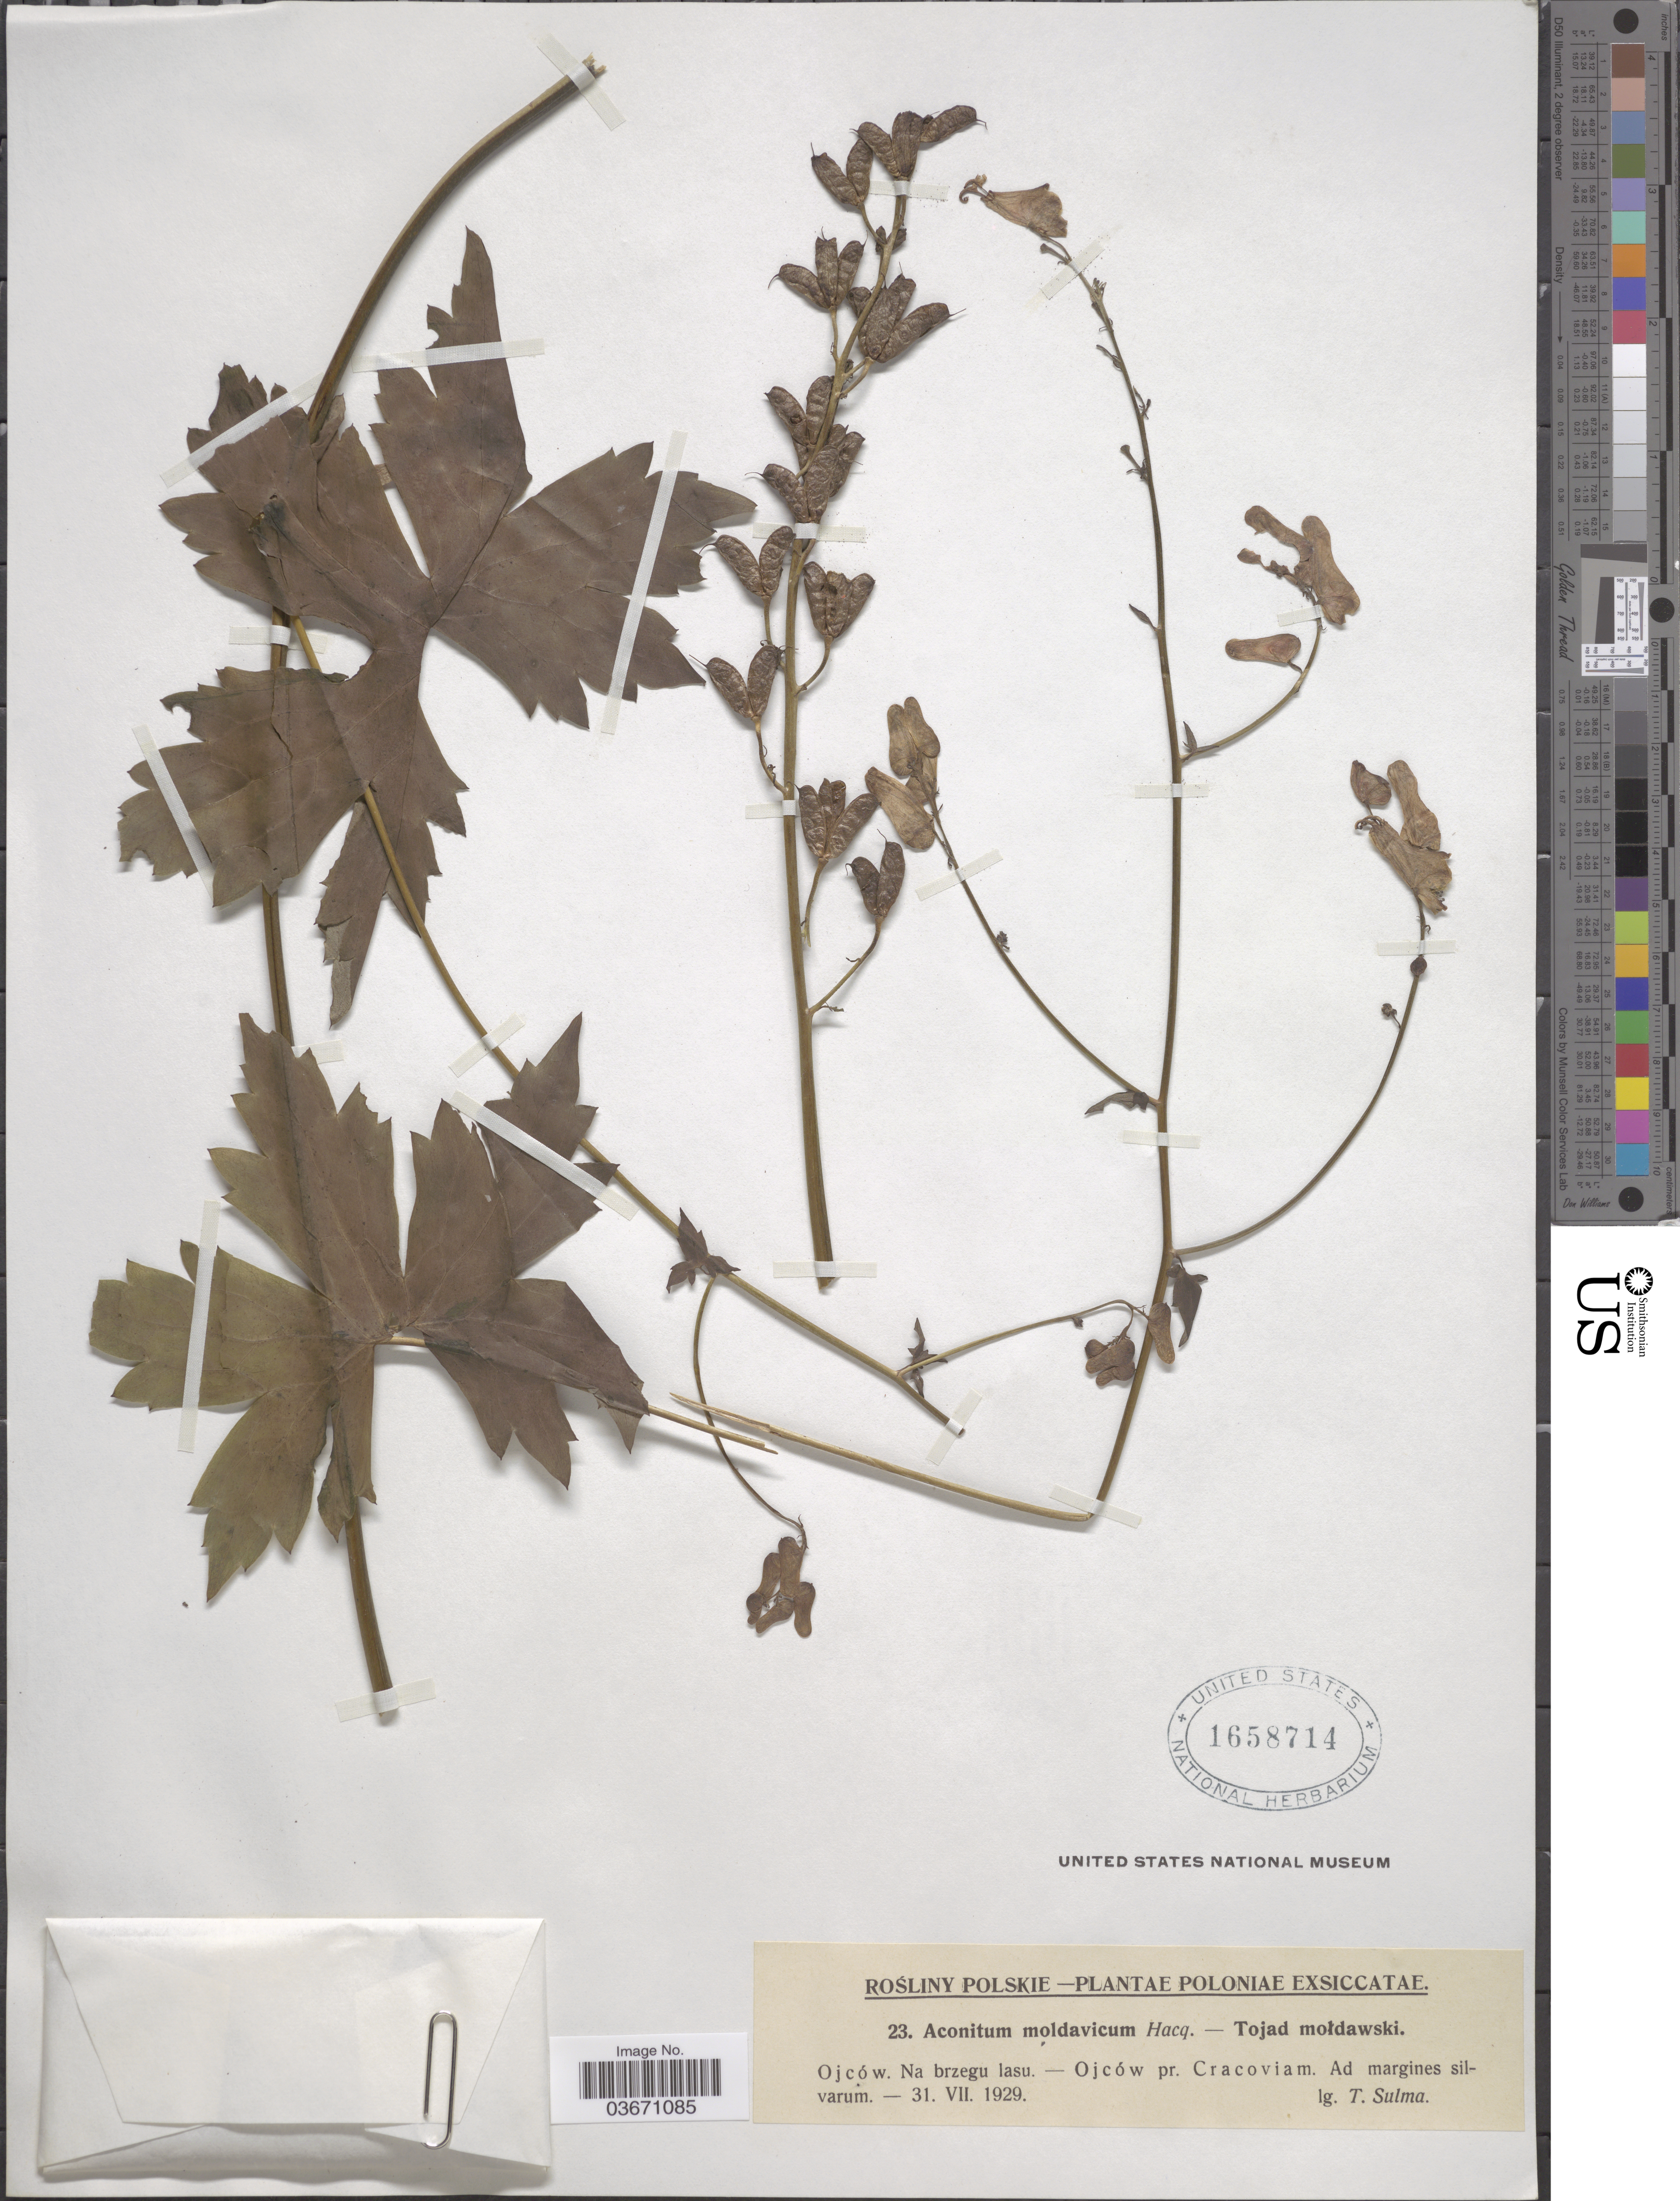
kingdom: Plantae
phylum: Tracheophyta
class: Magnoliopsida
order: Ranunculales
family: Ranunculaceae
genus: Aconitum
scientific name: Aconitum moldavicum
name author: Hacq.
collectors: T. Sulma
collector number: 23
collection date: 1929-07-31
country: Poland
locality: Poloniae. Ojców. Na brzegu lasu. - Ojców pr. Cracoviam.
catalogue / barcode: US 1658714